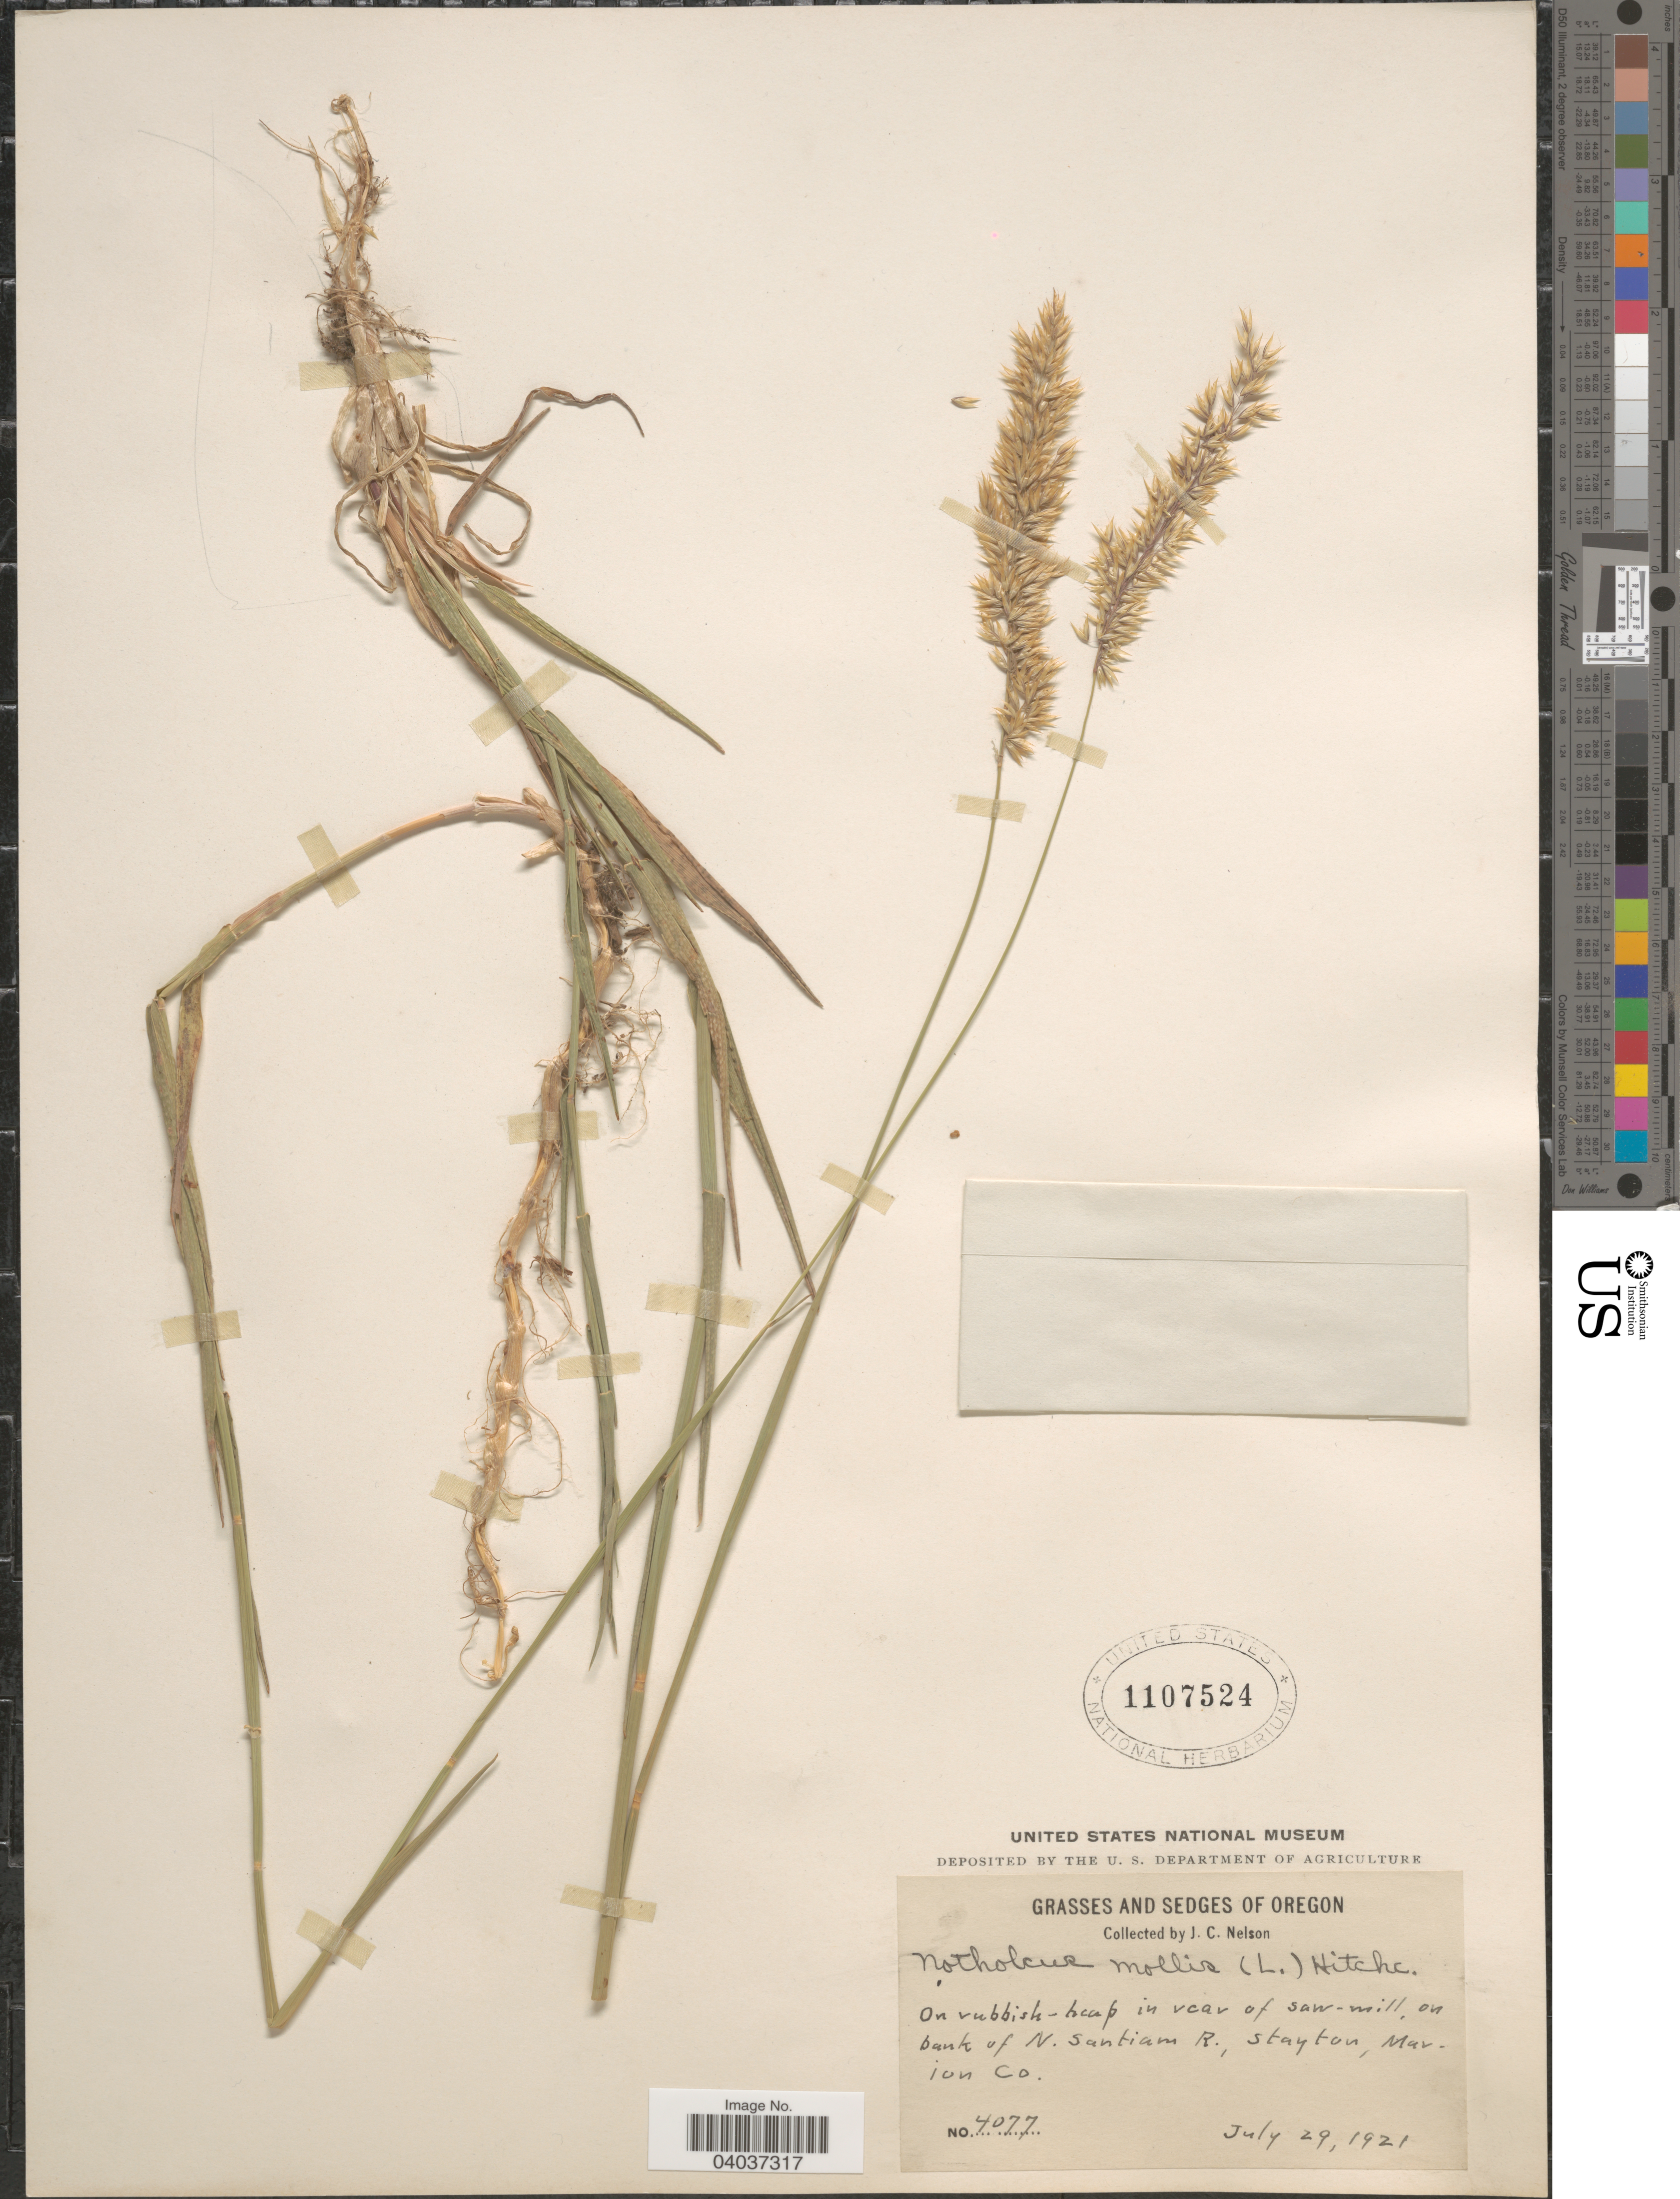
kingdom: Plantae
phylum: Tracheophyta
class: Liliopsida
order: Poales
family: Poaceae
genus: Holcus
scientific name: Holcus mollis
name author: L.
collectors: J. C. Nelson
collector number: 4077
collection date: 1921-07-29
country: United States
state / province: Oregon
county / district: Marion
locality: On bank of N. Santiam R., Stayton, Marion Co.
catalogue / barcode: US 1107524